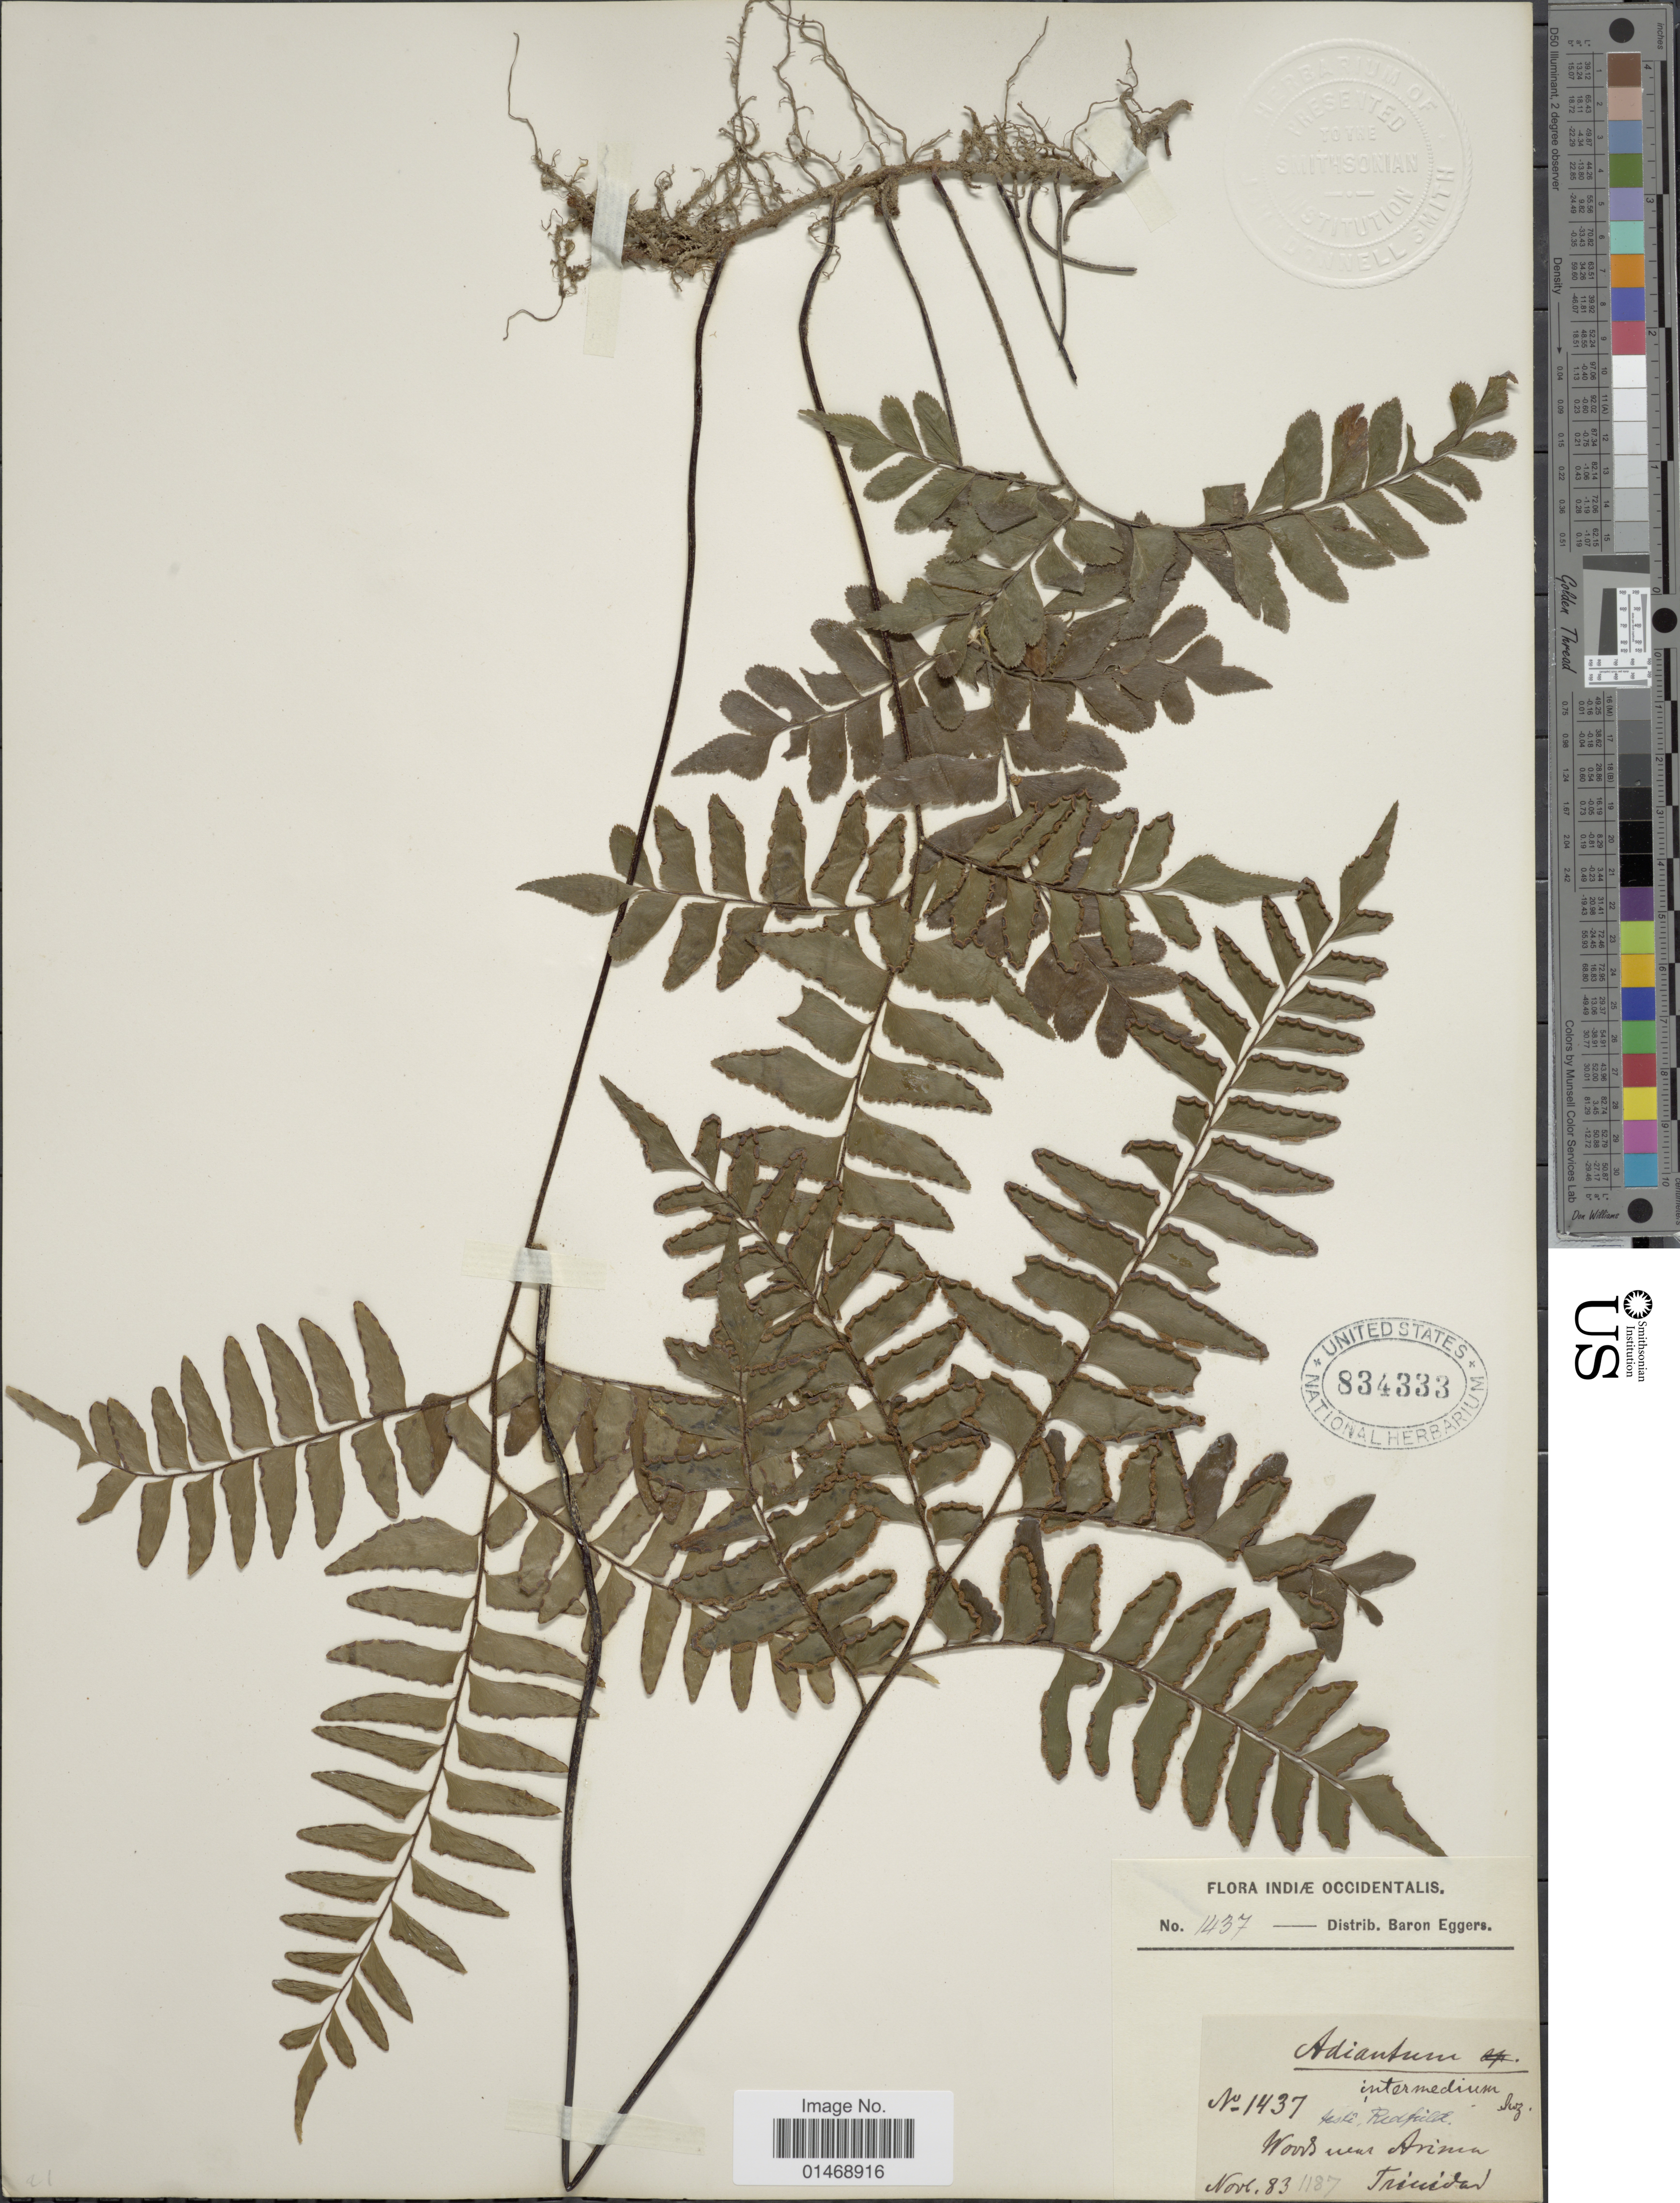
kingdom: Plantae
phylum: Tracheophyta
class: Polypodiopsida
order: Polypodiales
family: Pteridaceae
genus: Adiantum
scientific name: Adiantum latifolium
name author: Lam.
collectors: H. F. A. von Eggers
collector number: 1437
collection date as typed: Transcribed d/m/y: /11/83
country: Trinidad and Tobago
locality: Indiæ Occidentalis, Woods near Arinia, Trinidad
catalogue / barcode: US 834333